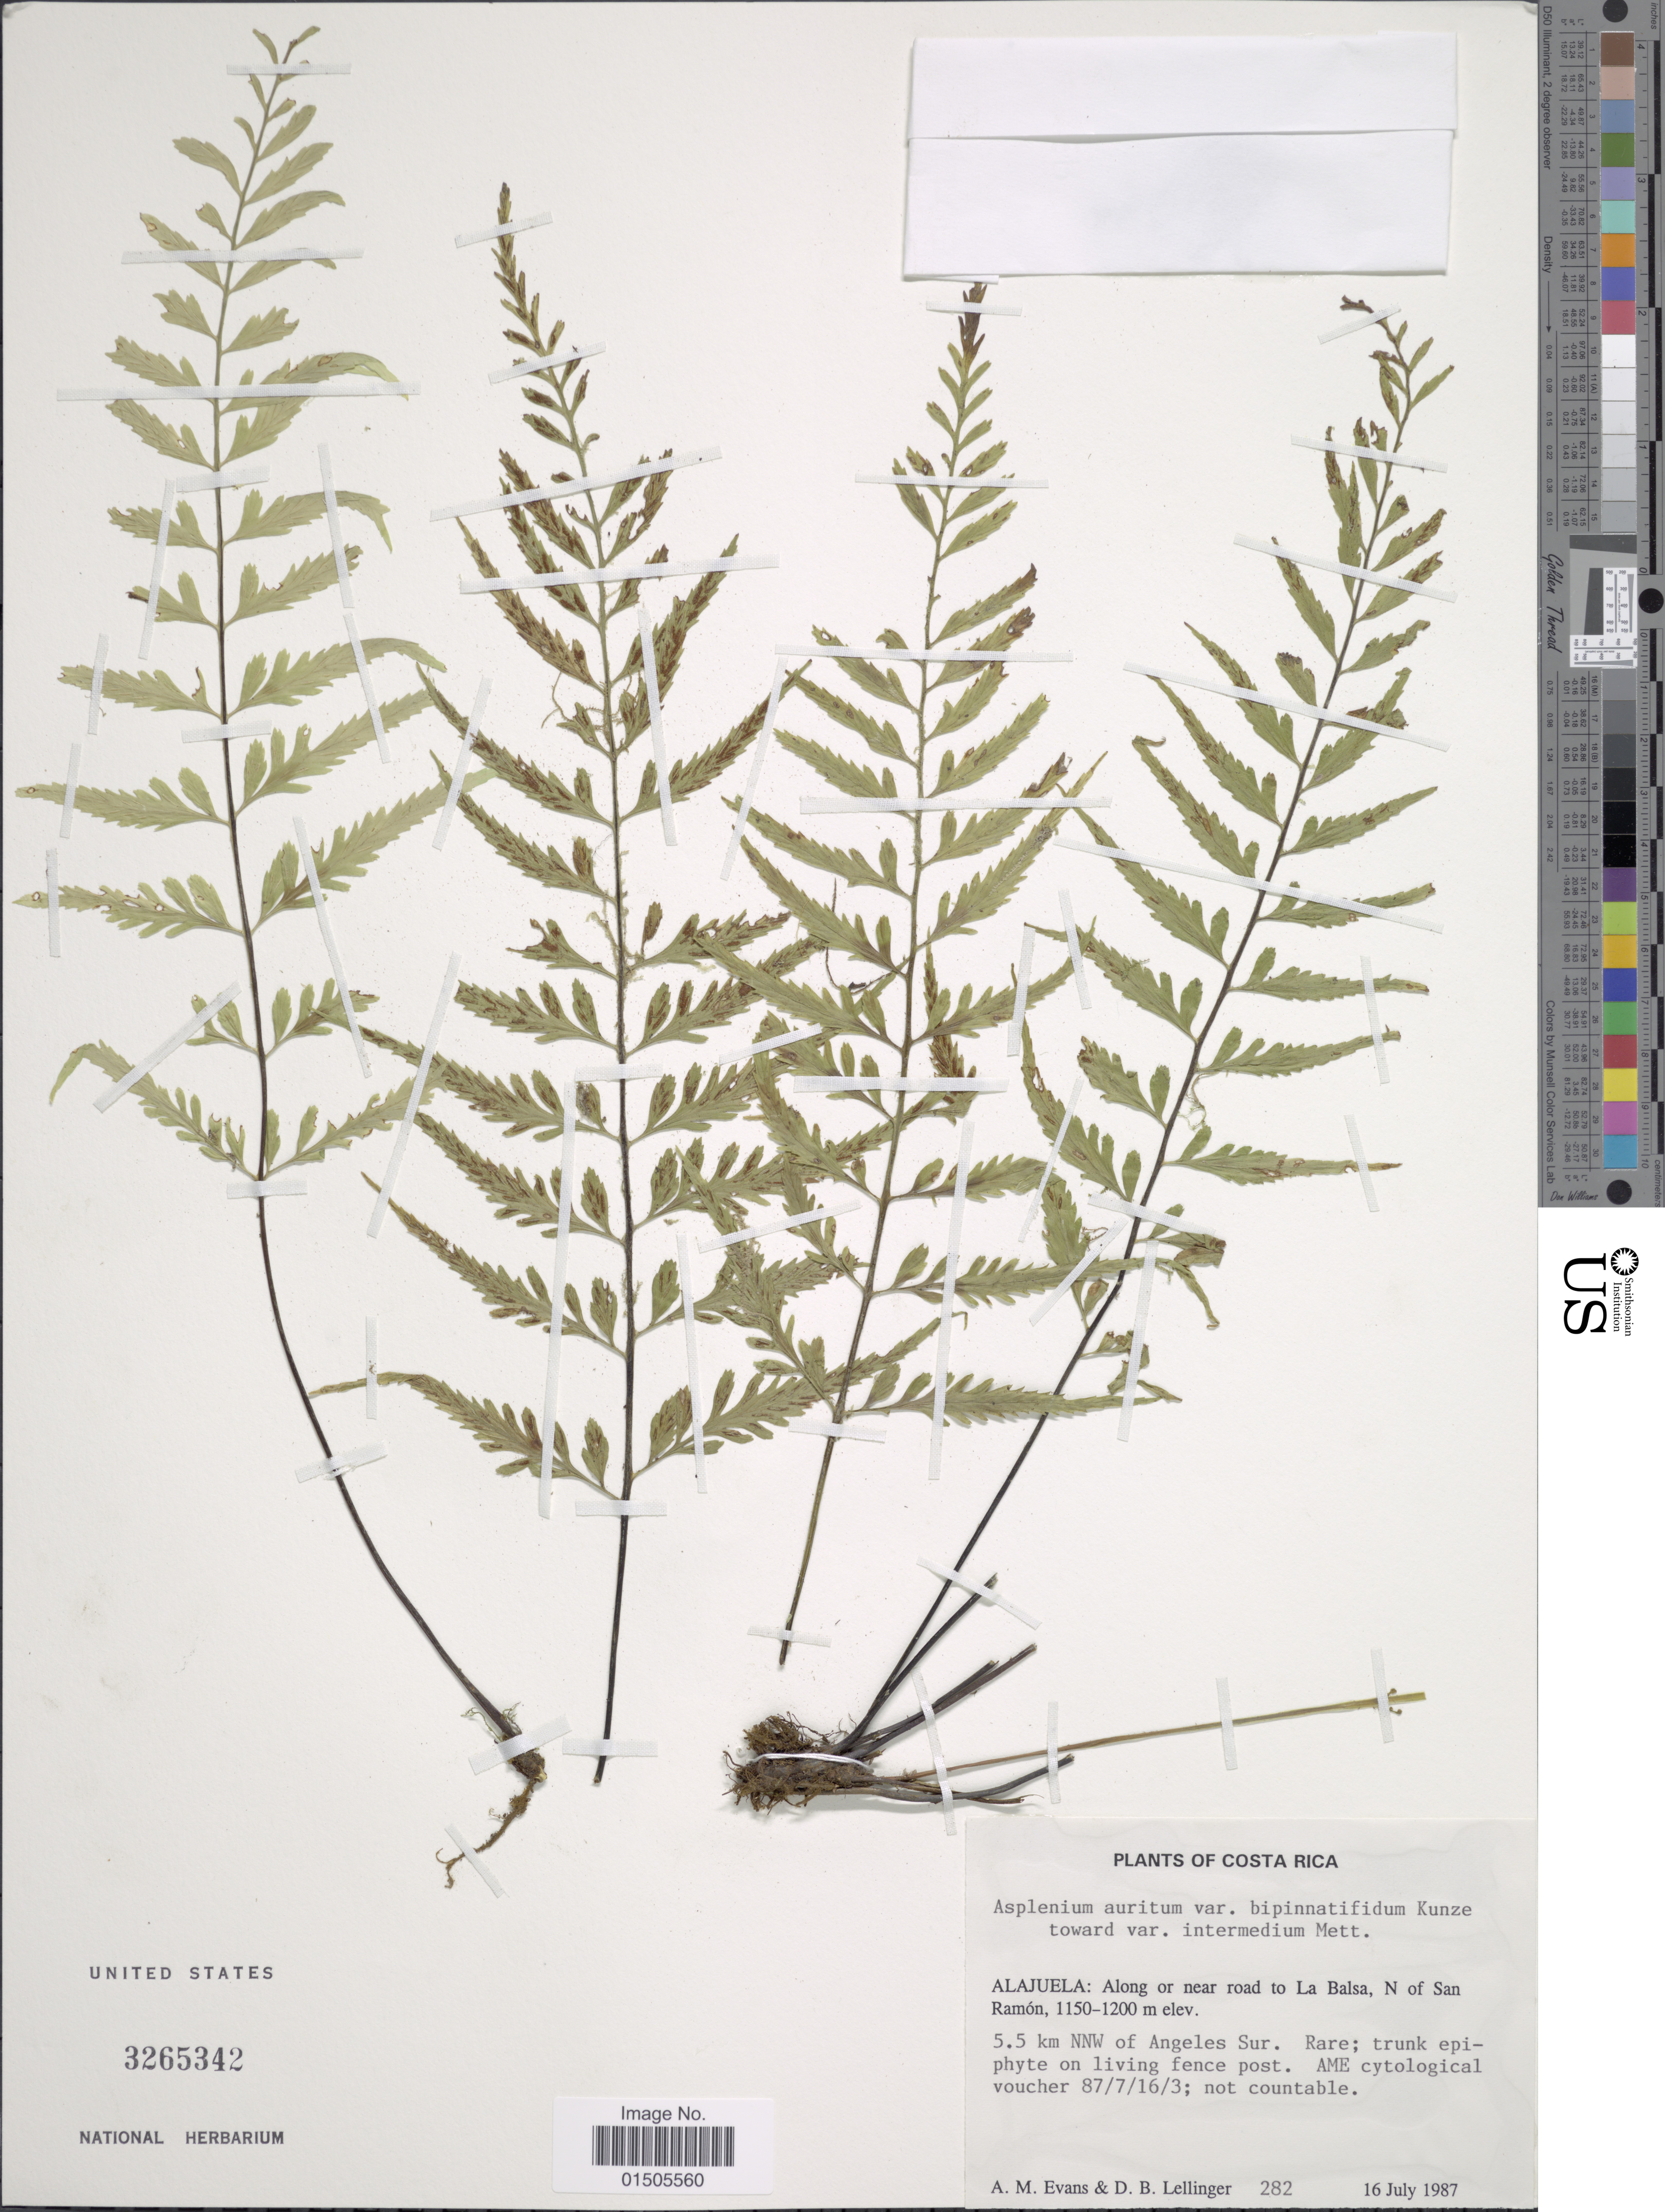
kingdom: Plantae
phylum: Tracheophyta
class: Polypodiopsida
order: Polypodiales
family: Aspleniaceae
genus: Asplenium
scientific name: Asplenium auritum var. bipinnatifidum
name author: Kunze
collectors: A. M. Evans & D. B. Lellinger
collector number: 282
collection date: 1987-07-16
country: Costa Rica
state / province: Alajuela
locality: Along near road to La Balsa, N of San Ramon, 5.5 km NW of Angeles Sur.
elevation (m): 1150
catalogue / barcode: US 3265342